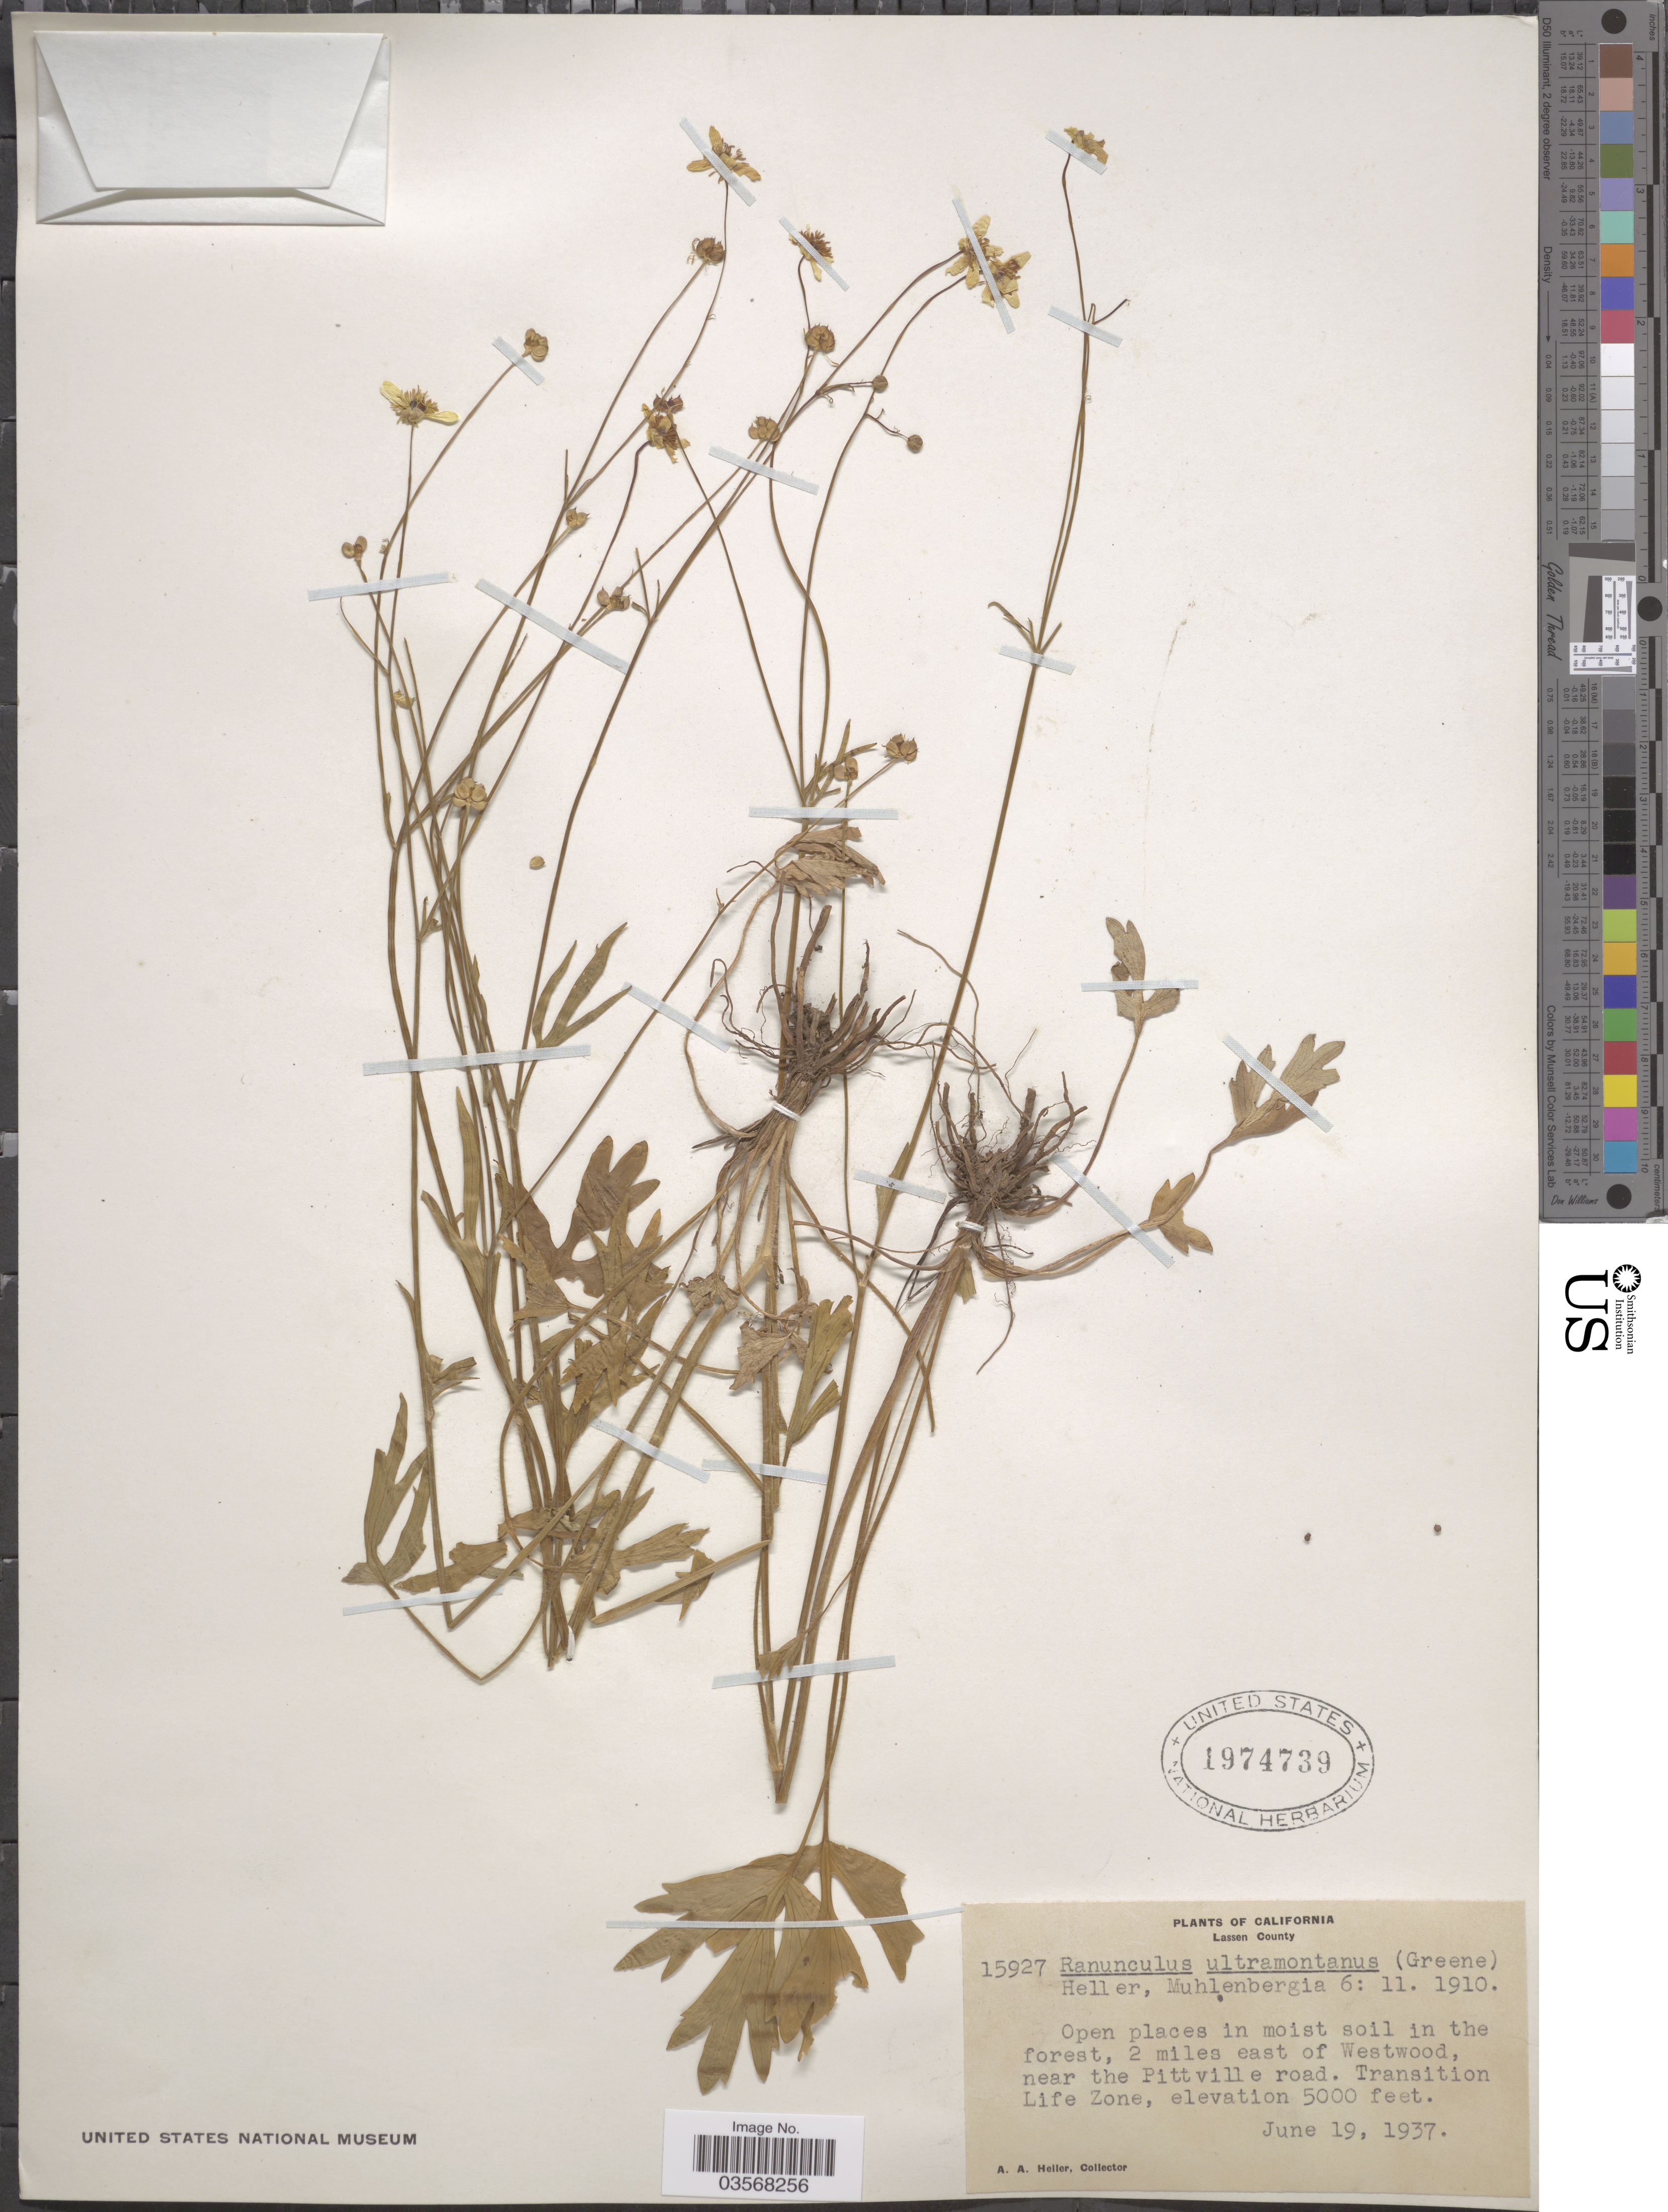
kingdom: Plantae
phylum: Tracheophyta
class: Magnoliopsida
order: Ranunculales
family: Ranunculaceae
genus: Ranunculus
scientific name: Ranunculus occidentalis var. ultramontanus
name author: Nutt.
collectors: A. A. Heller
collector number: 15927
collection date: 1937-06-19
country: United States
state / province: California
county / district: Lassen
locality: Lassen County. 2 miles east of Westwood, near the Pittville road. Transition Life Zone.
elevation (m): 1524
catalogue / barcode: US 1974739